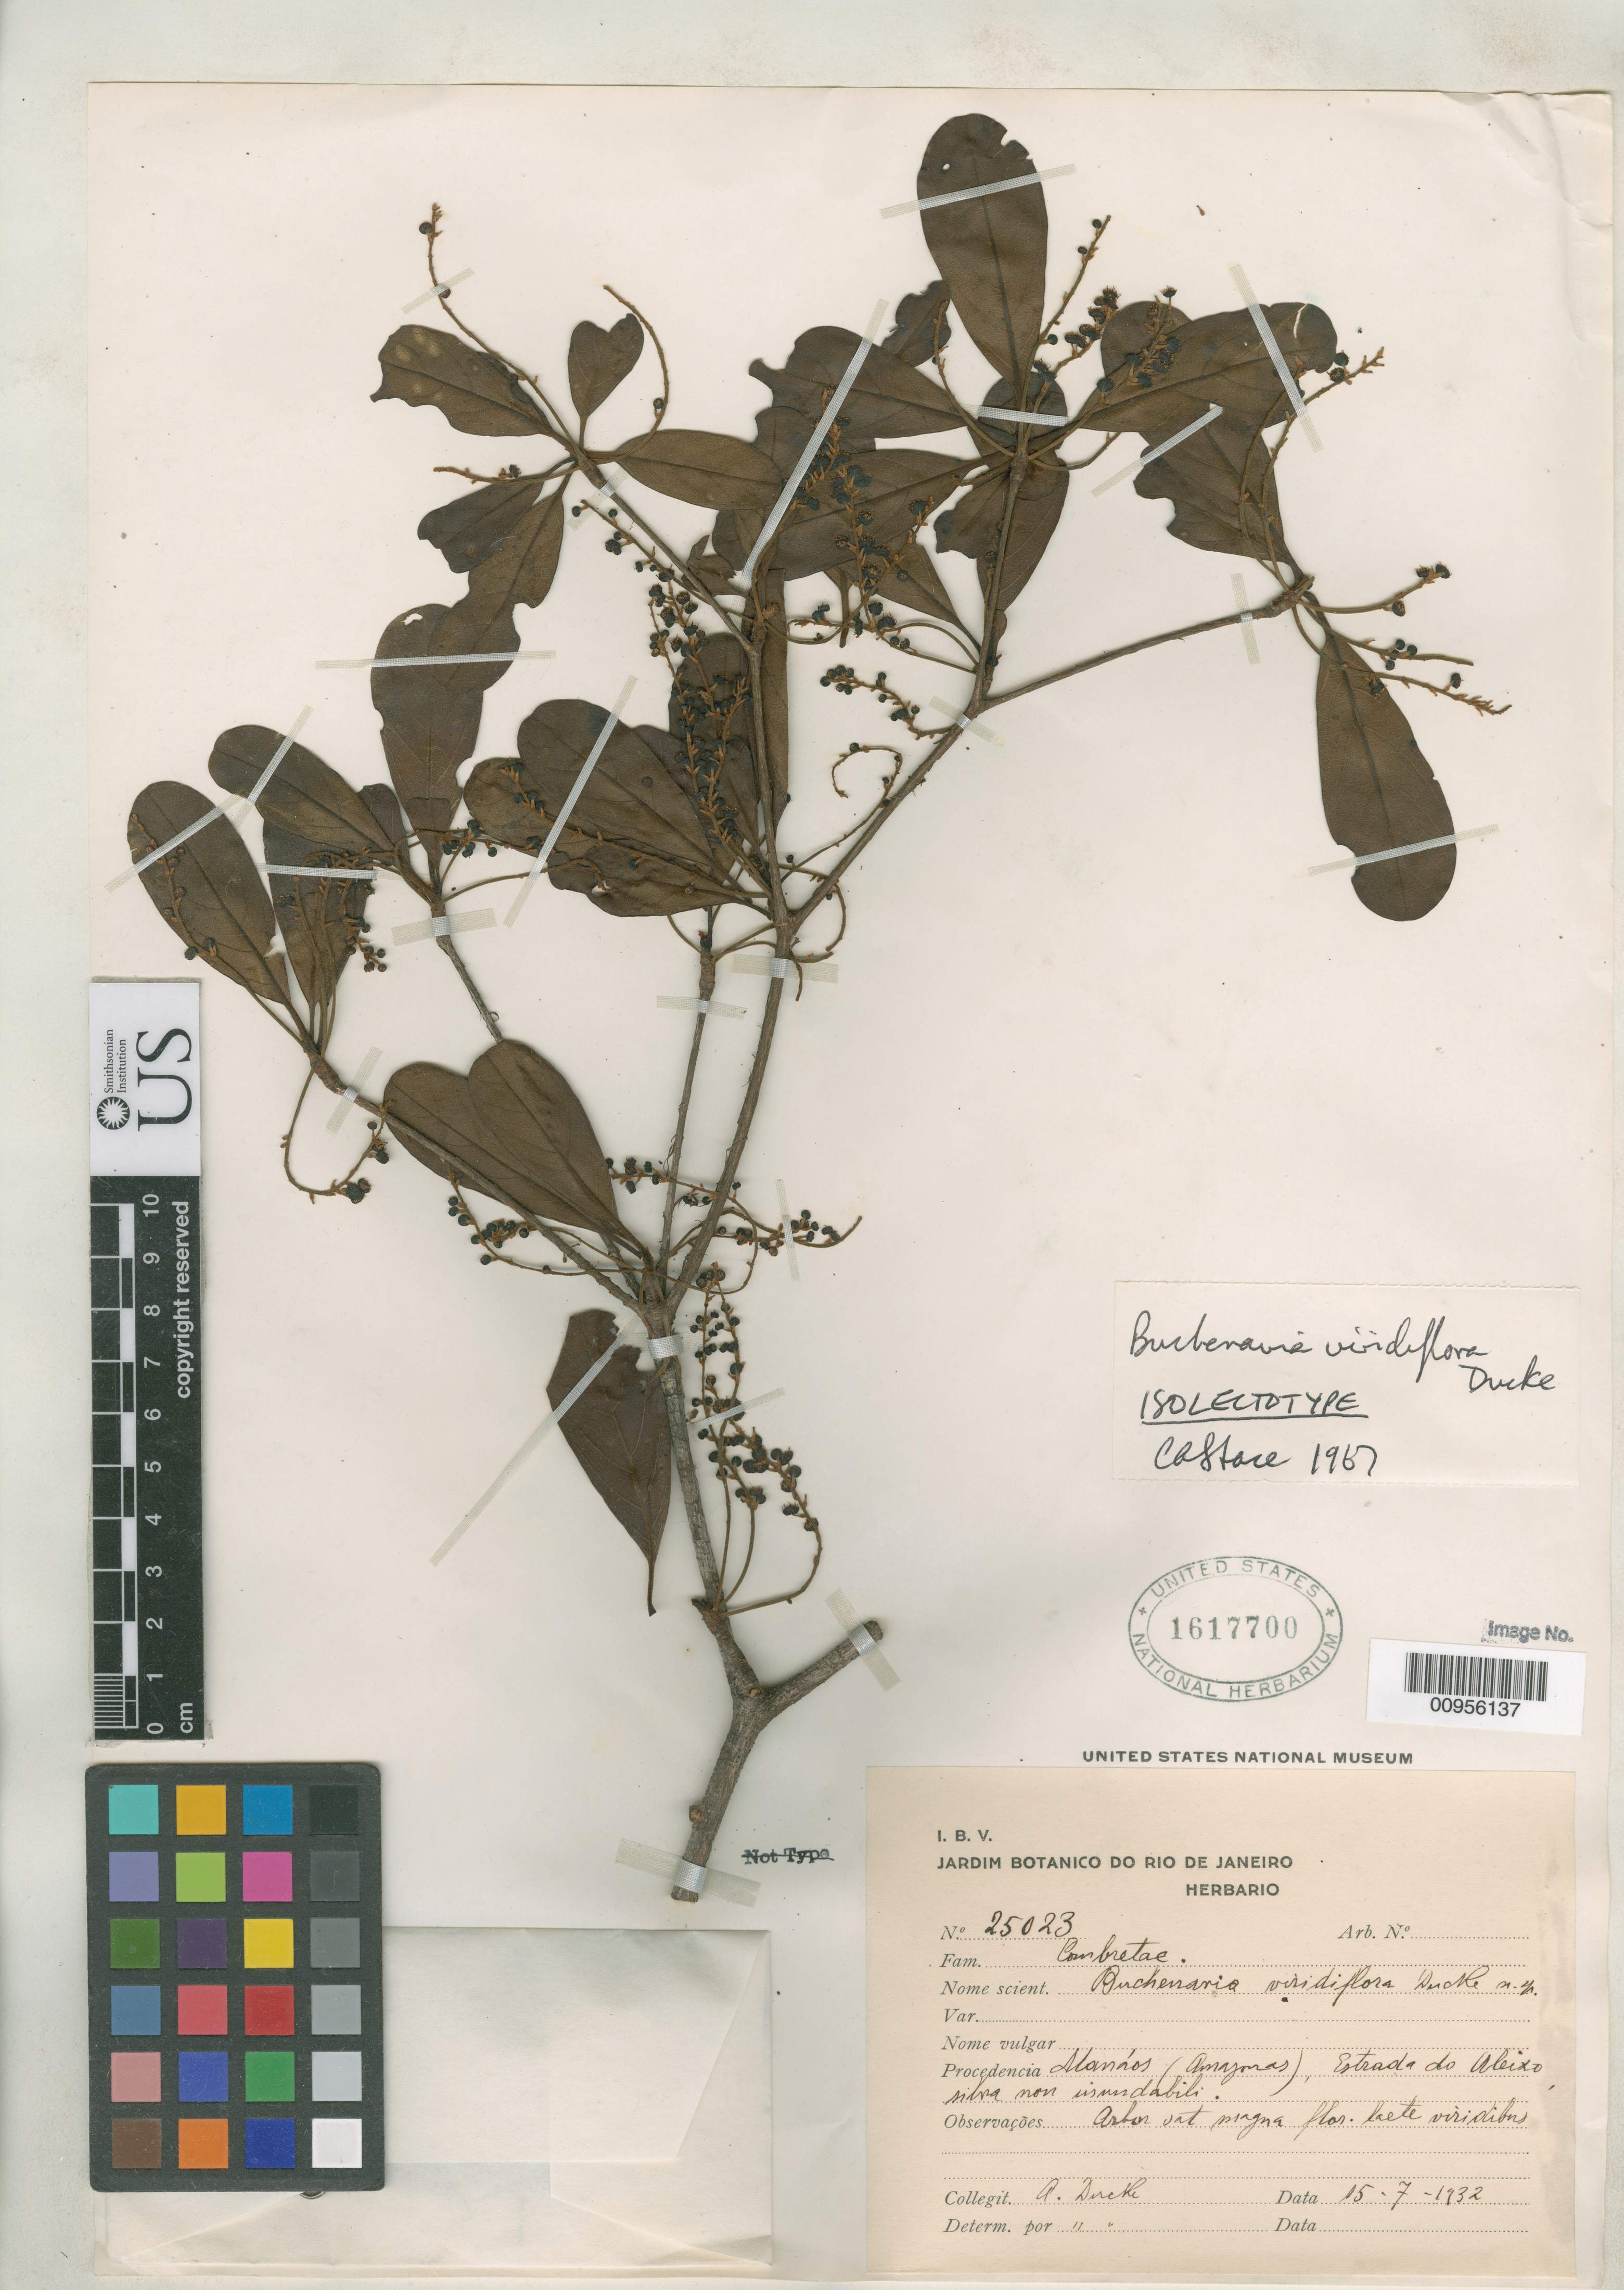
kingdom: Plantae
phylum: Tracheophyta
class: Magnoliopsida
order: Myrtales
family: Combretaceae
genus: Buchenavia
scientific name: Buchenavia viridiflora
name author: Ducke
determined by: Stace, C. A.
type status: Isolectotype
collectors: A. Ducke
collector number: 25023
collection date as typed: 15 Jul 1932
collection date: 1932-07-15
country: Brazil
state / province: Amazonas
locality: Manáos (Amazonas), Estrada do Aleixo, silva non inundabili.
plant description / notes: For further discussion of lectotypification see also Taxon 20: 339 (1971).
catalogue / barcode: US 1617700